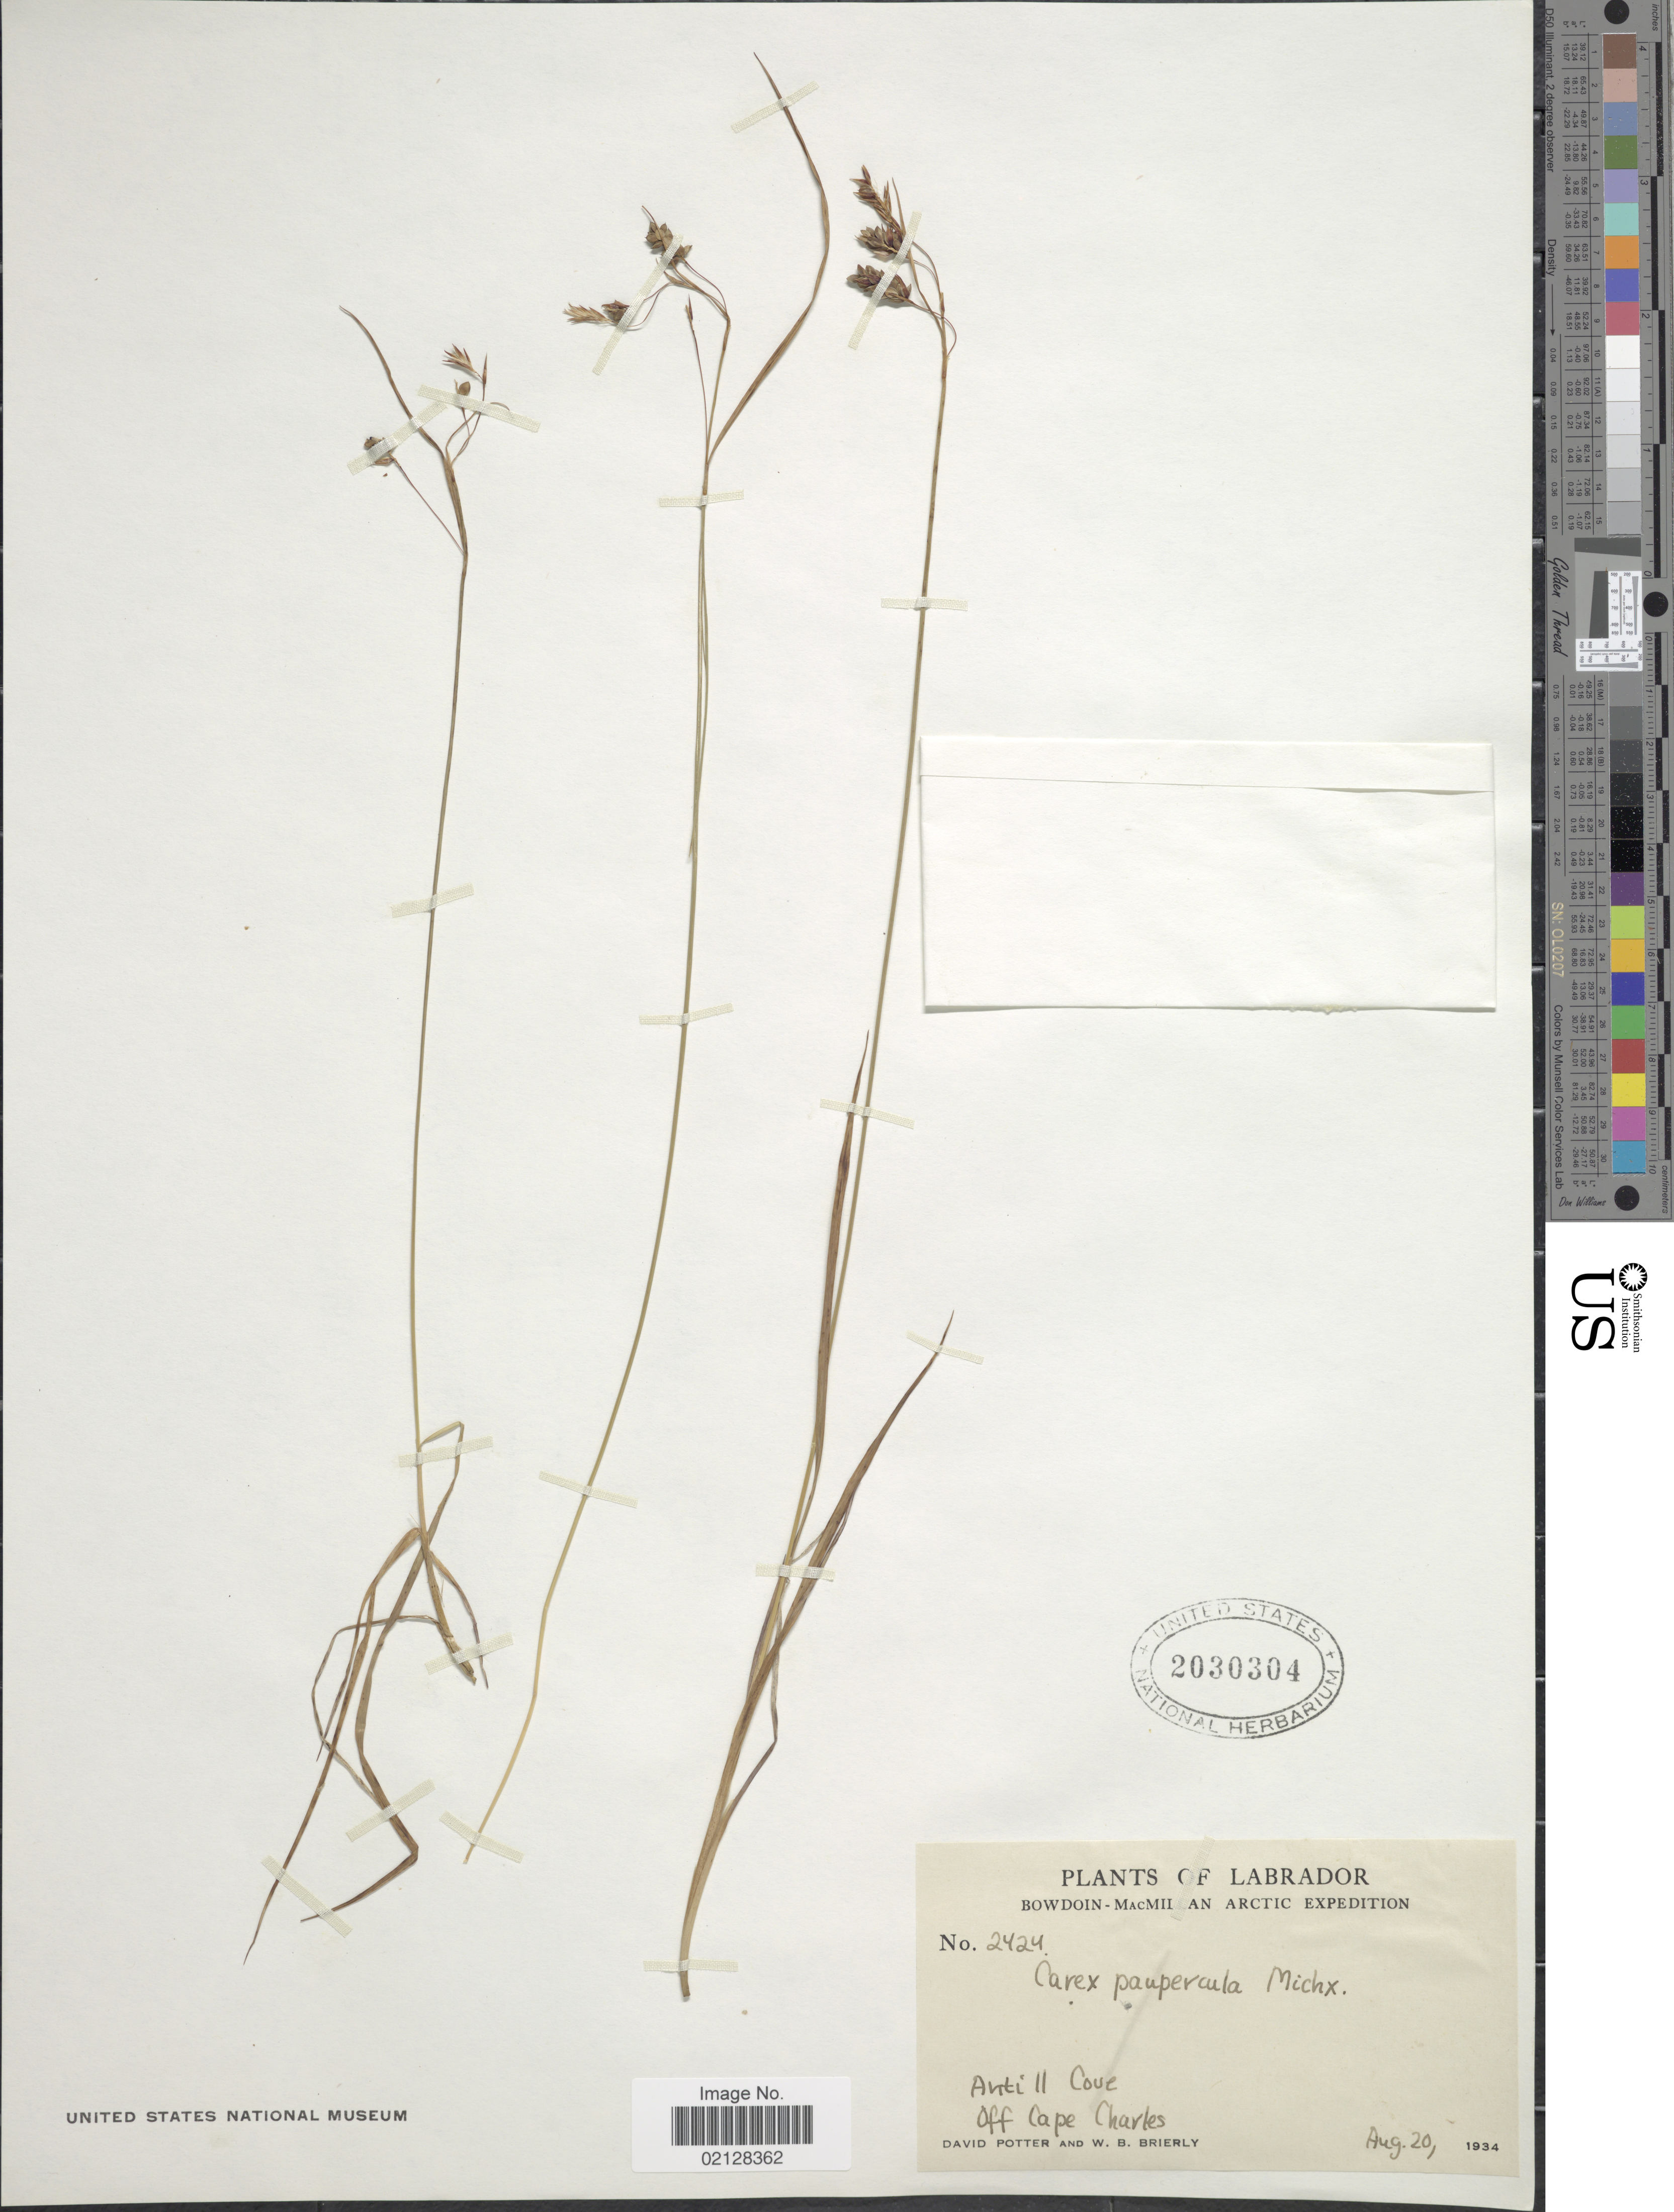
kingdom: Plantae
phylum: Tracheophyta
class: Liliopsida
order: Poales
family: Cyperaceae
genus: Carex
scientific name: Carex magellanica subsp. irrigua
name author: (Wahlenb.) Hiitonen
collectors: D. Potter & W. Brierly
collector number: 2424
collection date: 1934-08-20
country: Canada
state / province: Newfoundland and Labrador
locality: Labrador, Antill Cove, Off Cape Charles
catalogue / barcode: US 2030304